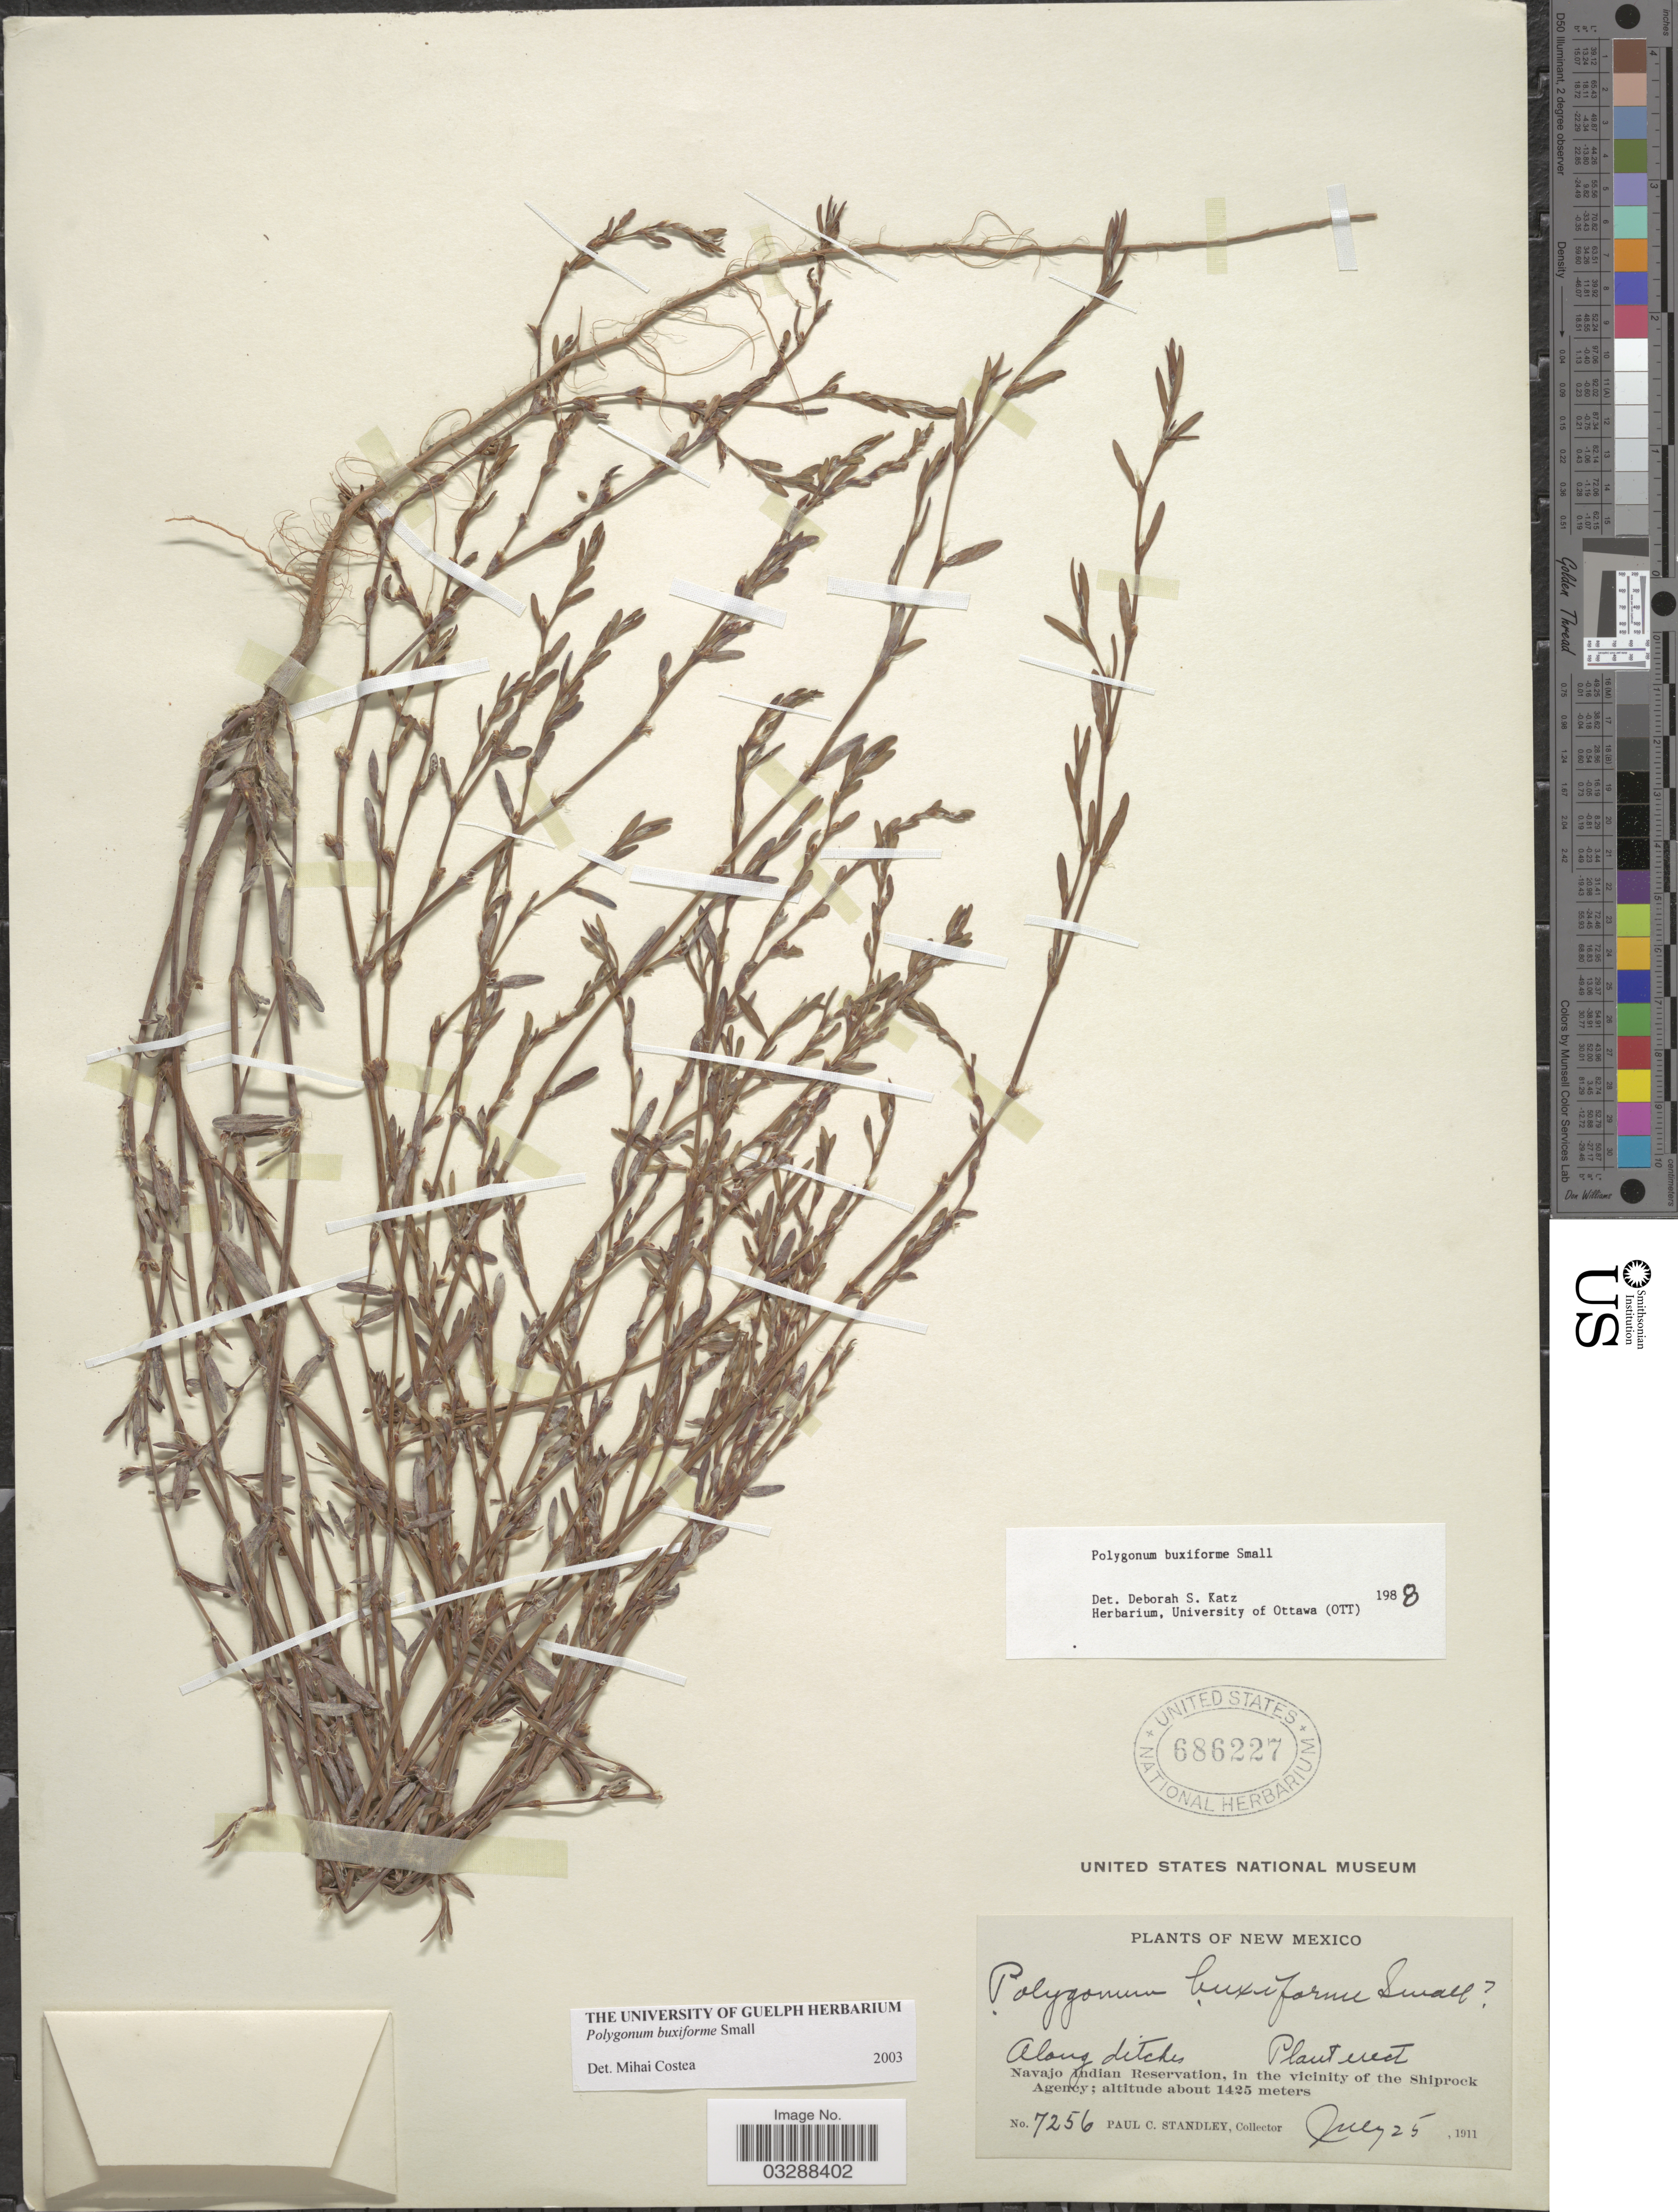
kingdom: Plantae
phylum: Tracheophyta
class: Magnoliopsida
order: Caryophyllales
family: Polygonaceae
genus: Polygonum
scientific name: Polygonum buxiforme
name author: Small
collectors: P. C. Standley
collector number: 7256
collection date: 1911-07-25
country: United States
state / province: New Mexico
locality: Navajo Indian Reservation, in the vicinity of the Shiprock Agency.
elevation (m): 1425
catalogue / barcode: US 686227